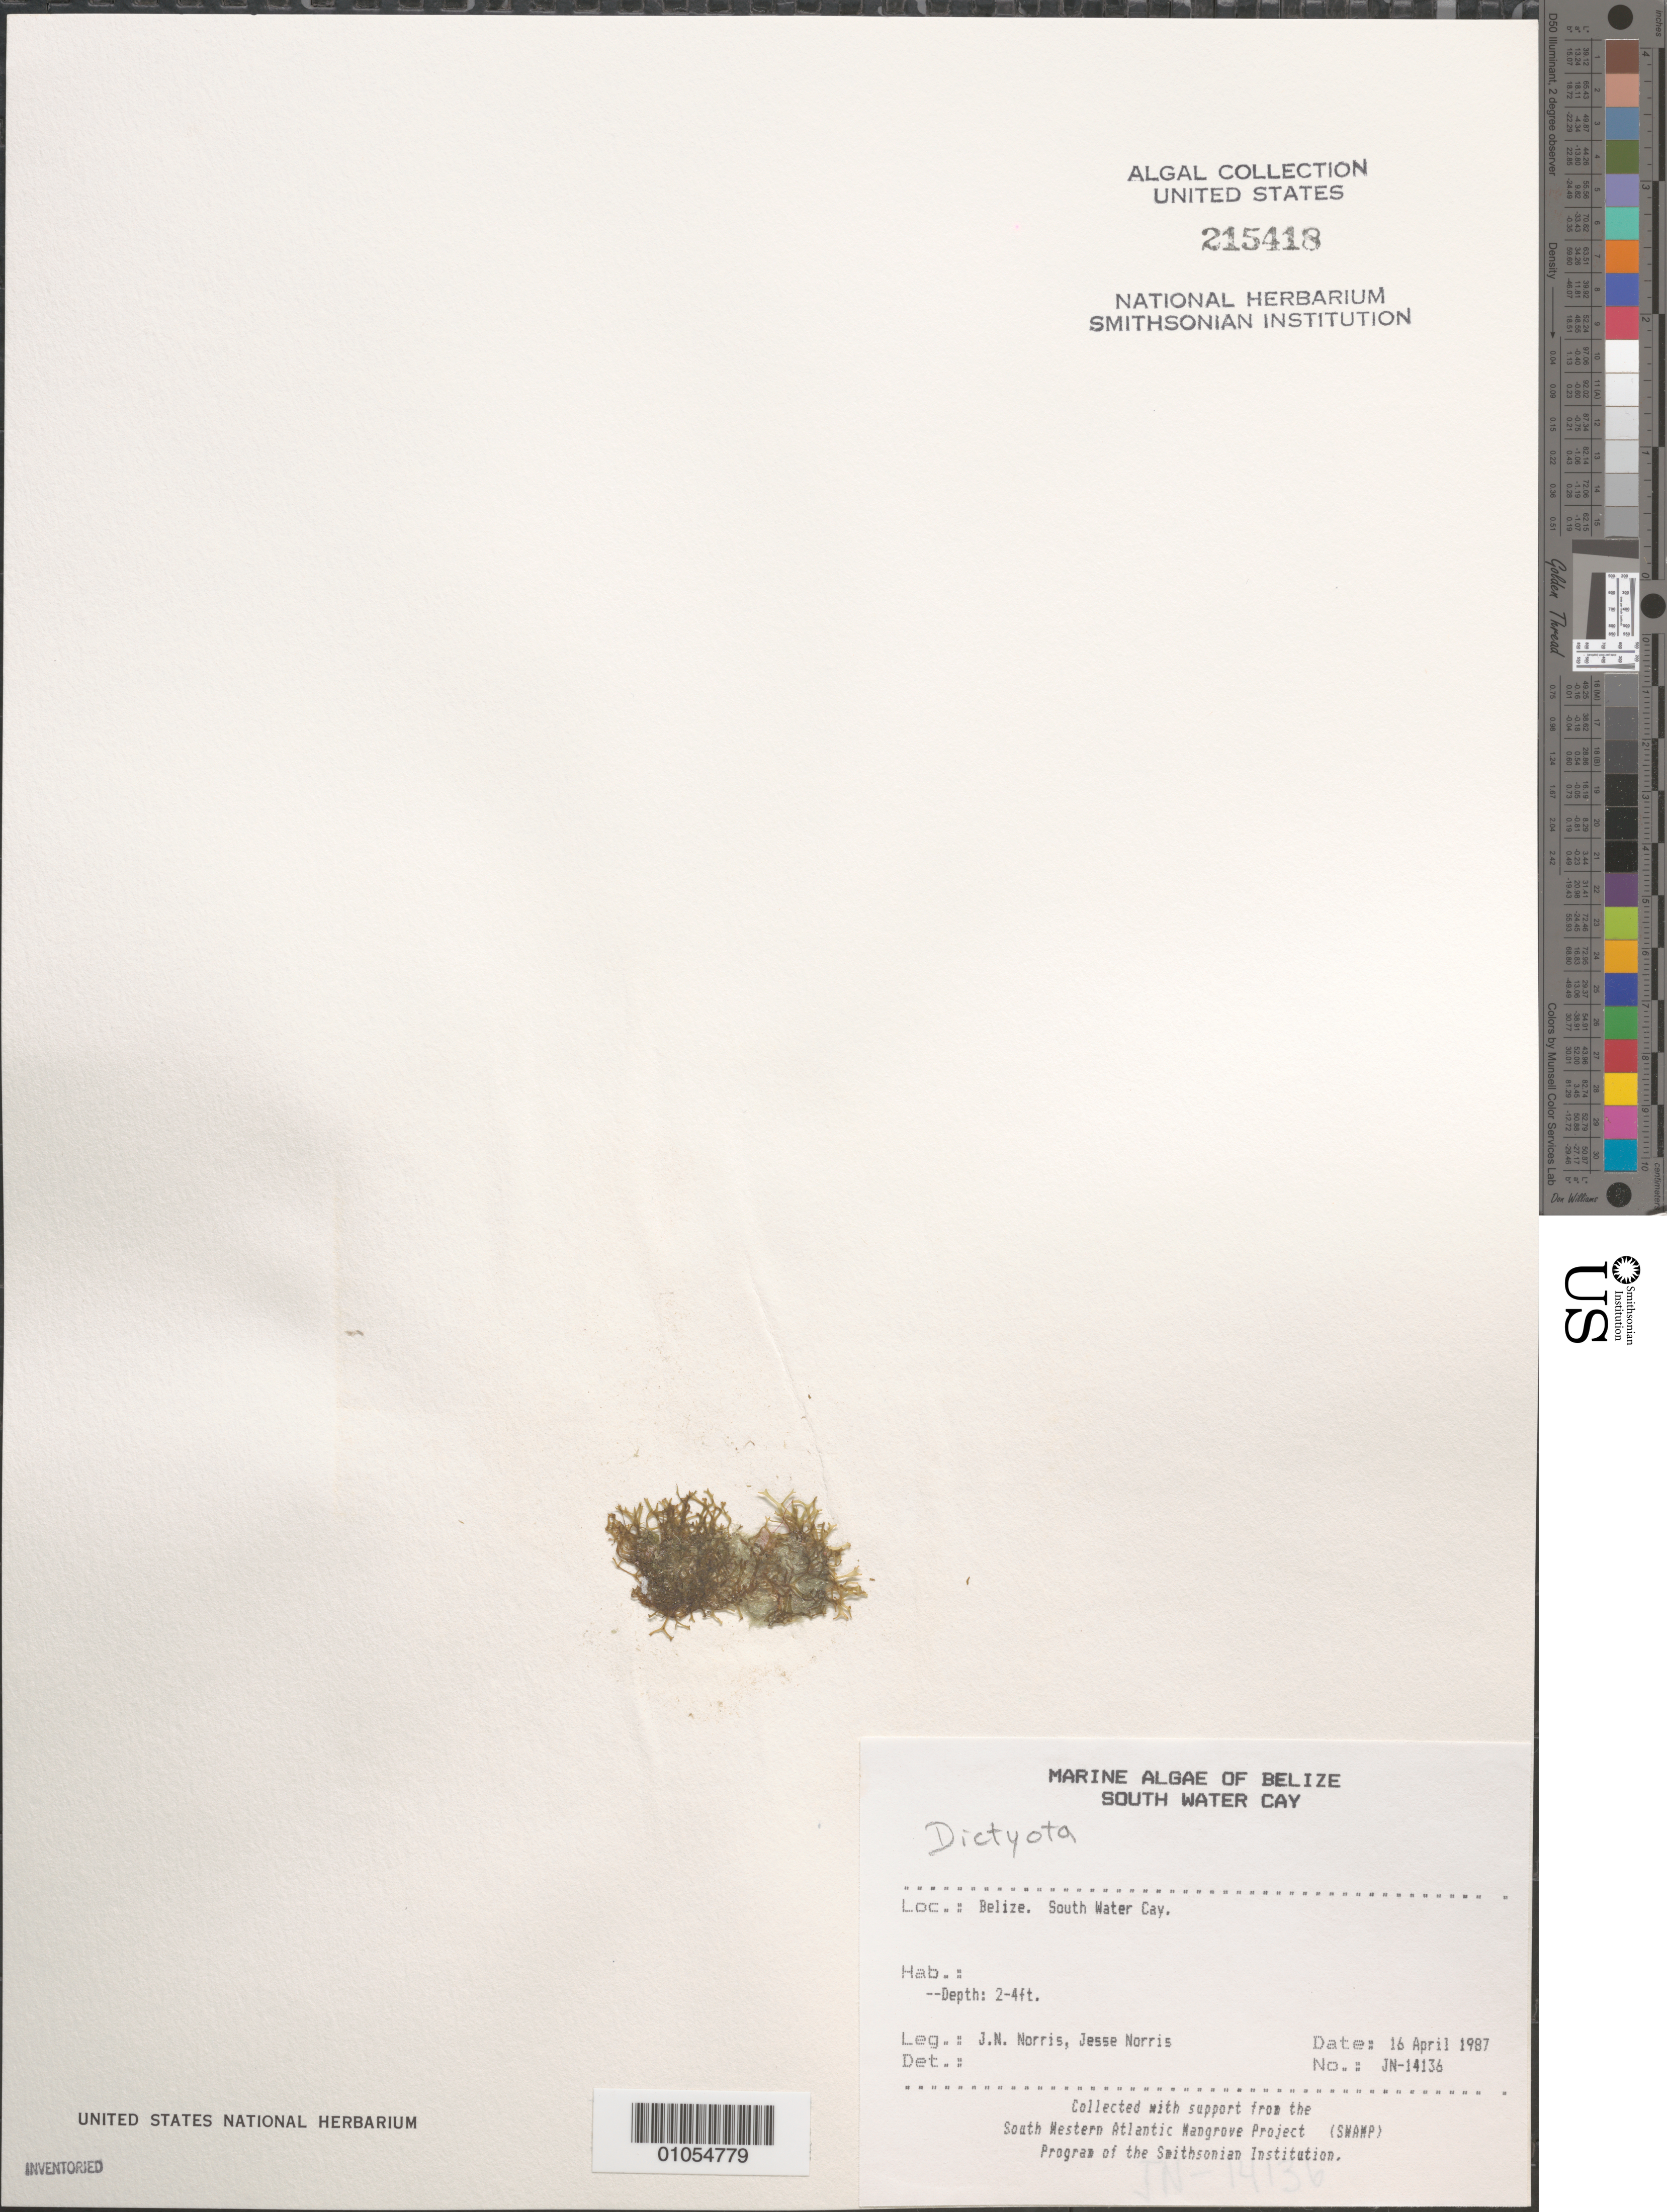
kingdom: Chromista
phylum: Ochrophyta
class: Phaeophyceae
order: Dictyotales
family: Dictyotaceae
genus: Dictyota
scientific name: Dictyota sp.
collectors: J. N. Norris & J. A. Norris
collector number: JN-14136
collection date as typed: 16 Apr 1987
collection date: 1987-04-16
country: Belize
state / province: Stann Creek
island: South Water Cay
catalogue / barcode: US 215418